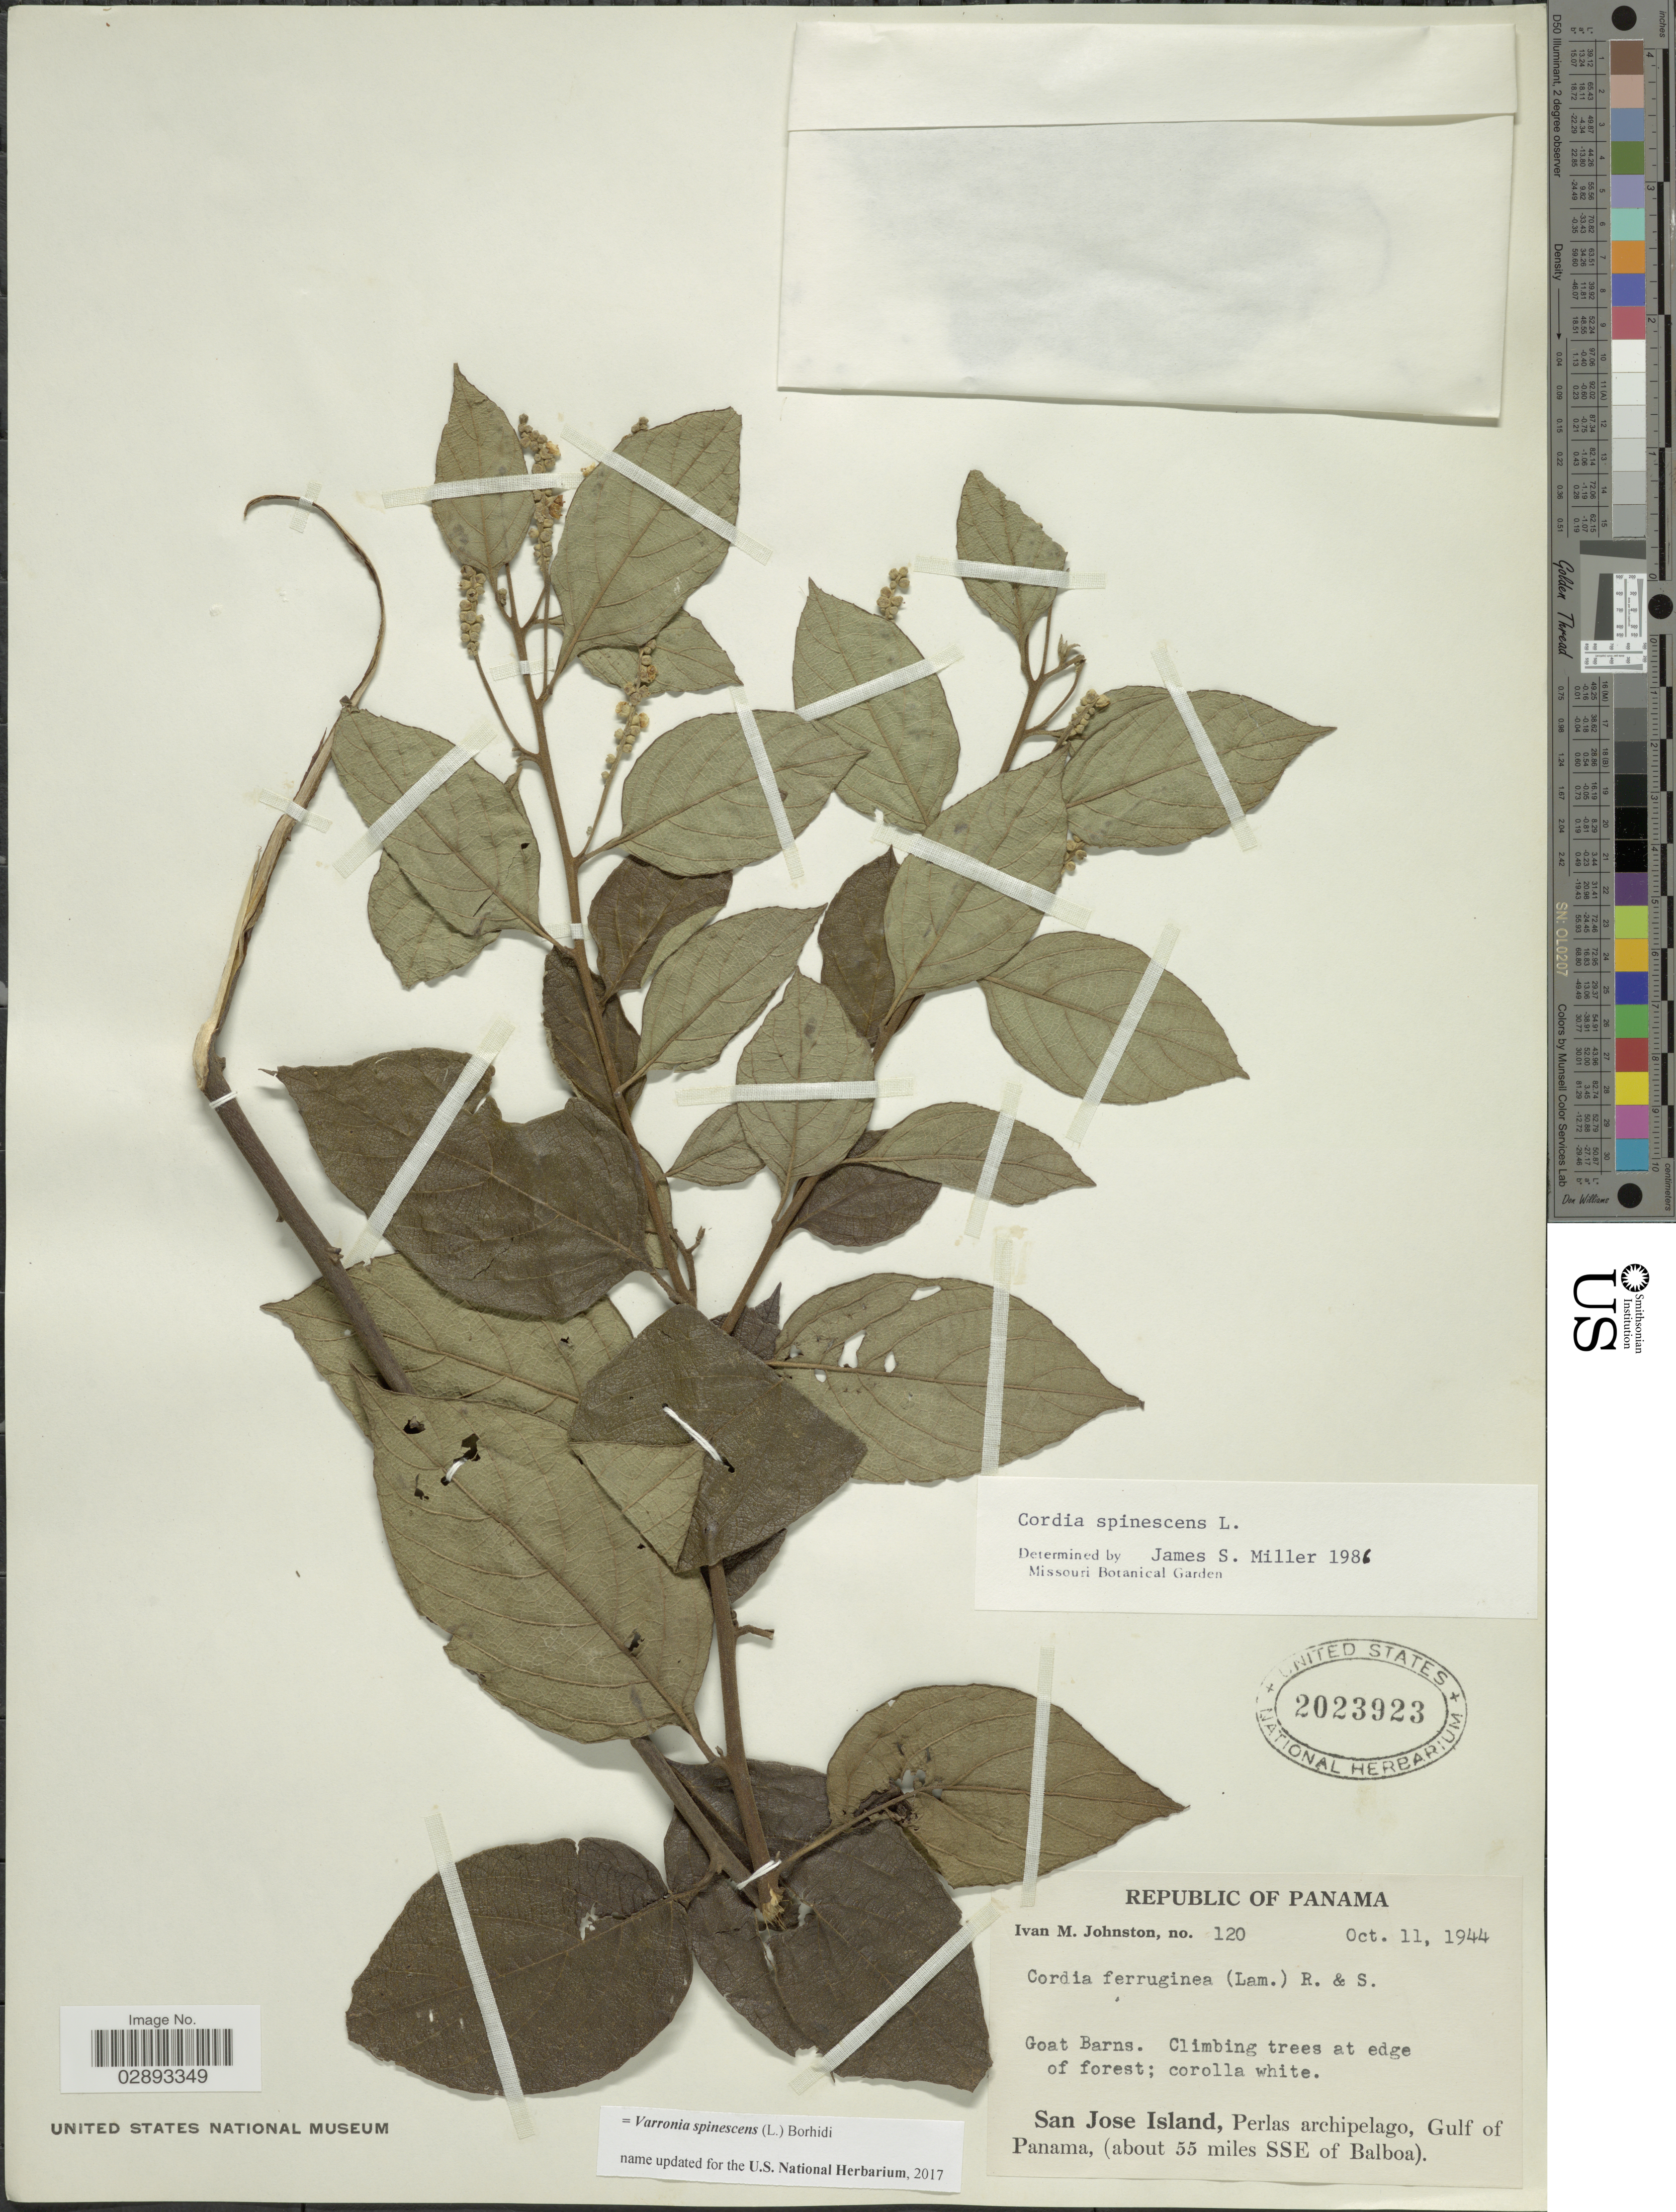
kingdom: Plantae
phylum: Tracheophyta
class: Magnoliopsida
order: Boraginales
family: Cordiaceae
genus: Varronia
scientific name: Varronia spinescens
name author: (L.) Borhidi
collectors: I.M. Johnston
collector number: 120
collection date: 1944-10-11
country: Panama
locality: Republic of Panama, San Jose Island, Perlas archipelago, Gulf of Panama, (about 55 miles SSE of Balboa), Goat Barns.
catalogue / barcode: US 2023923